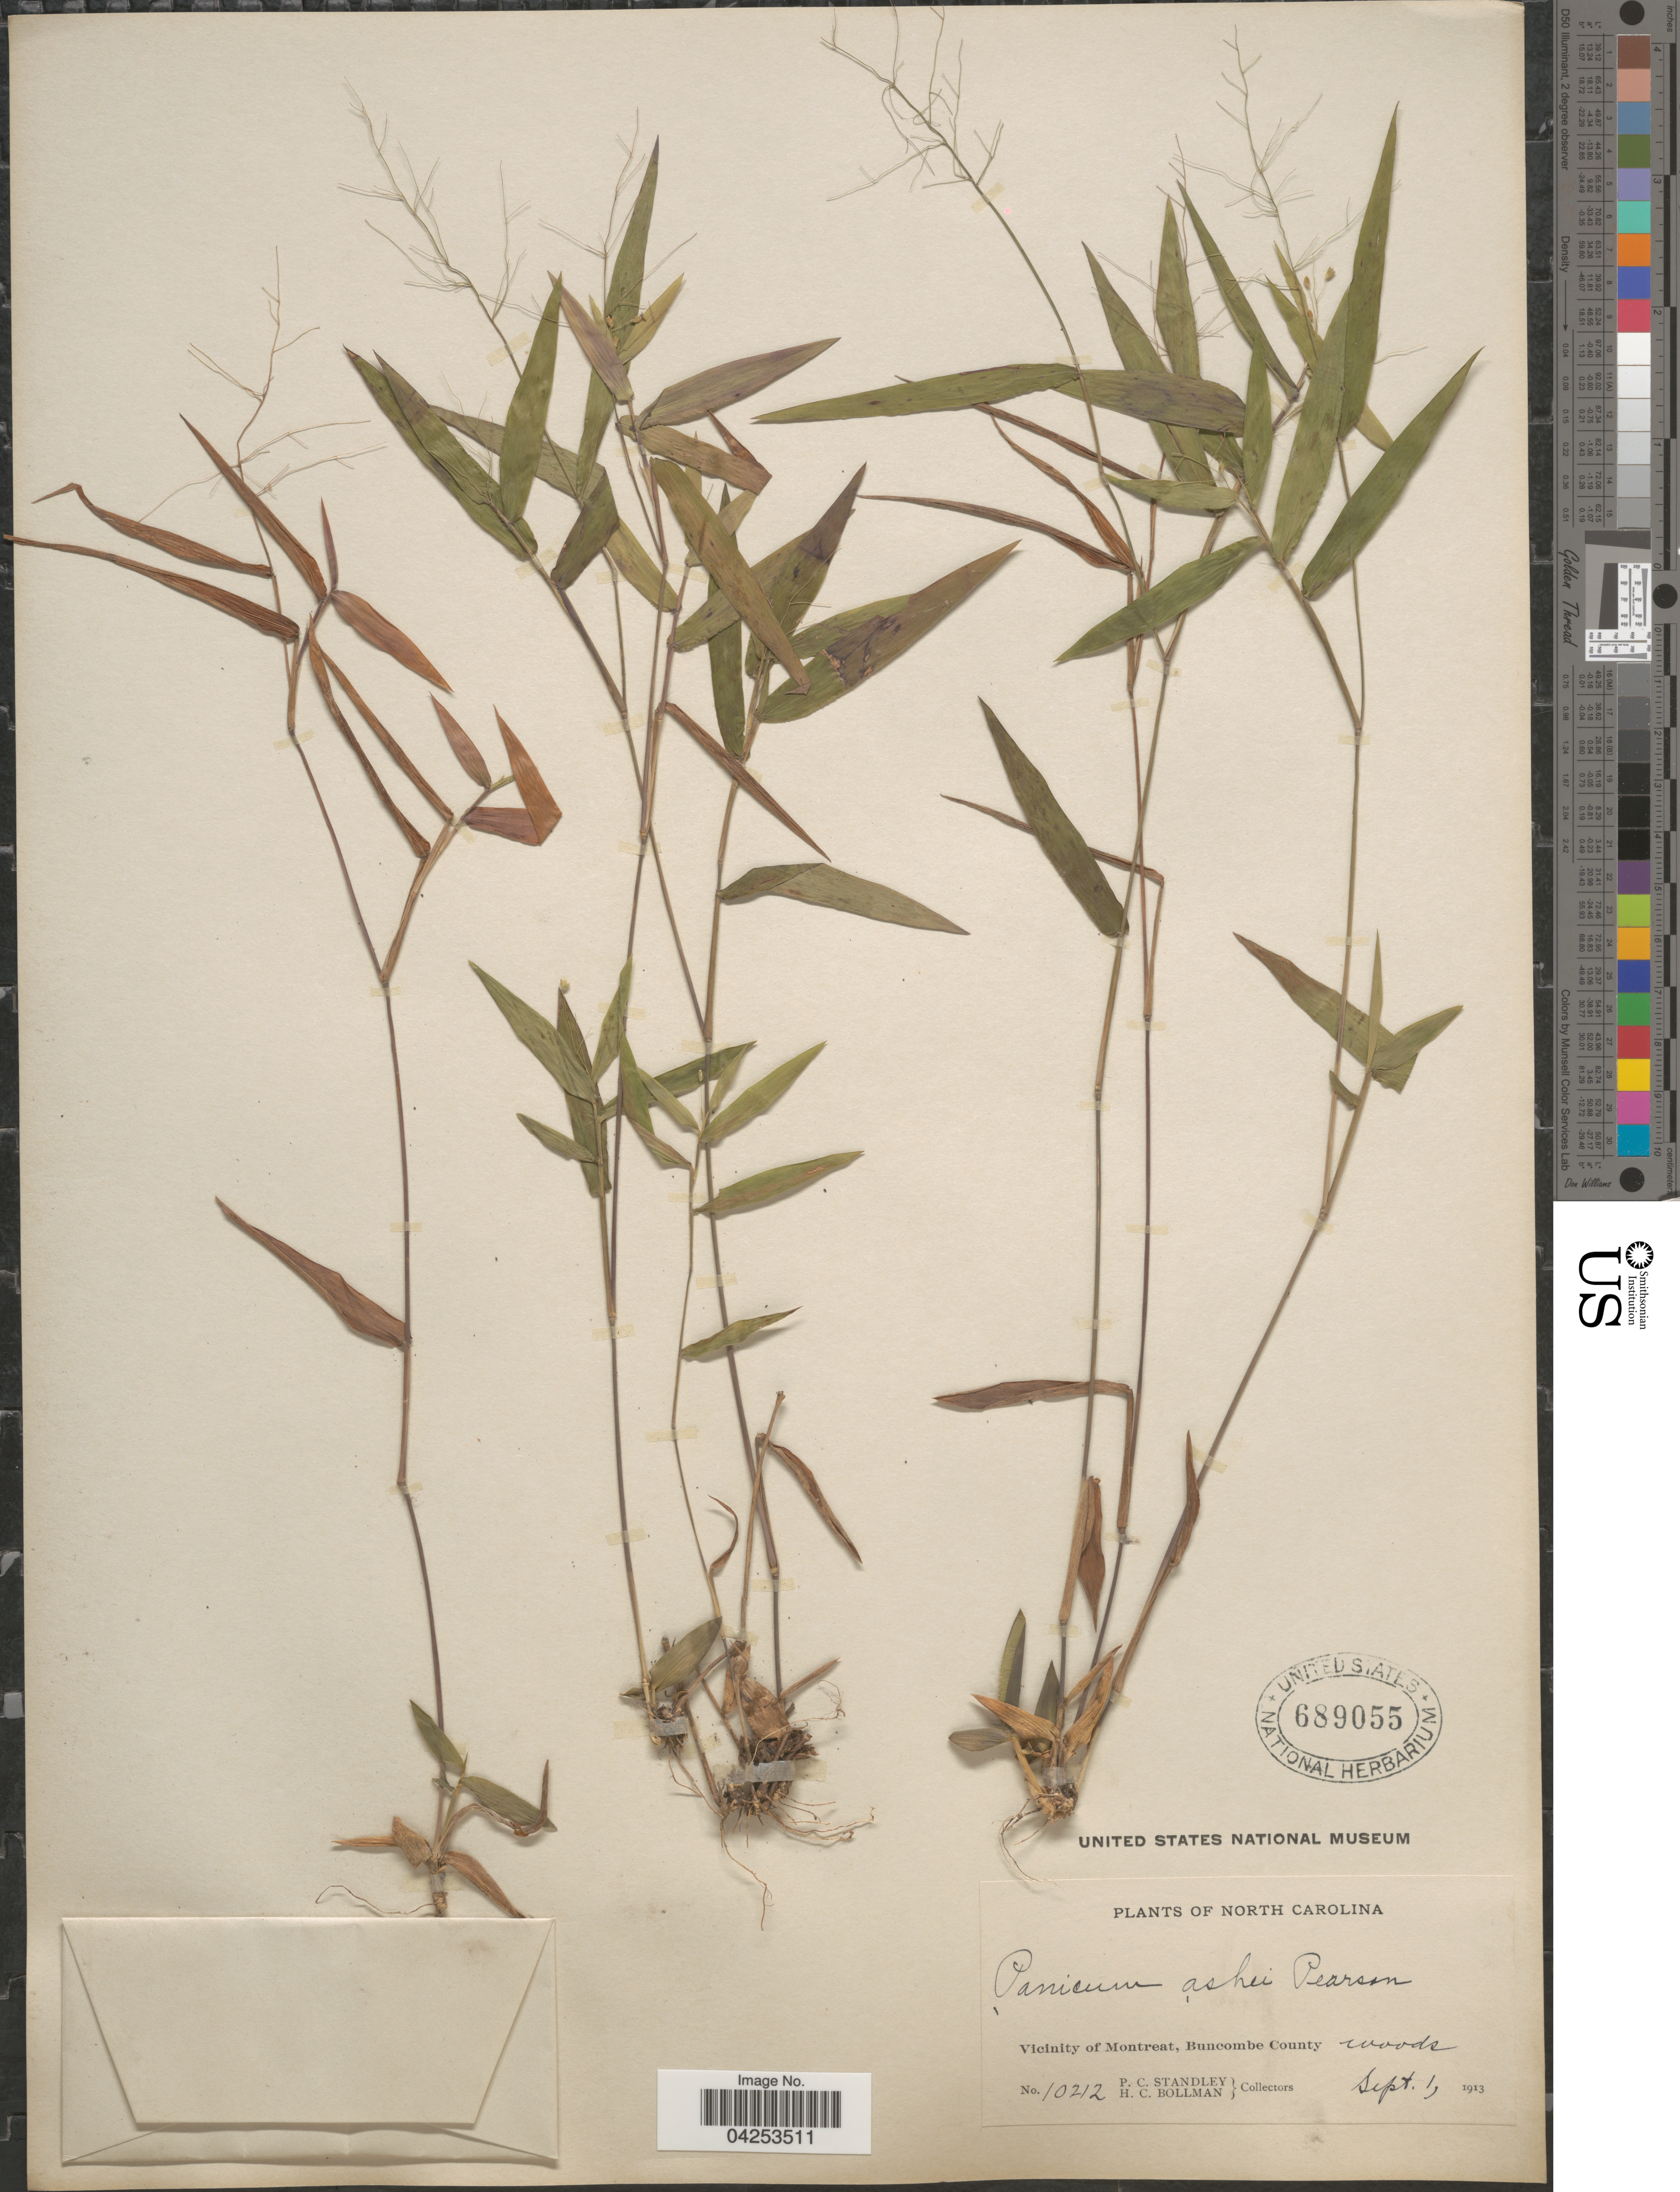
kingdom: Plantae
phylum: Tracheophyta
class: Liliopsida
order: Poales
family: Poaceae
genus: Dichanthelium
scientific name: Dichanthelium commutatum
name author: (Schult.) Gould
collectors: P. C. Standley & H. C. Bollman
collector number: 10212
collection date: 1913-09-01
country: United States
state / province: North Carolina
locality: Vicinity of Montreat, Buncombe County.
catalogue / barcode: US 689055